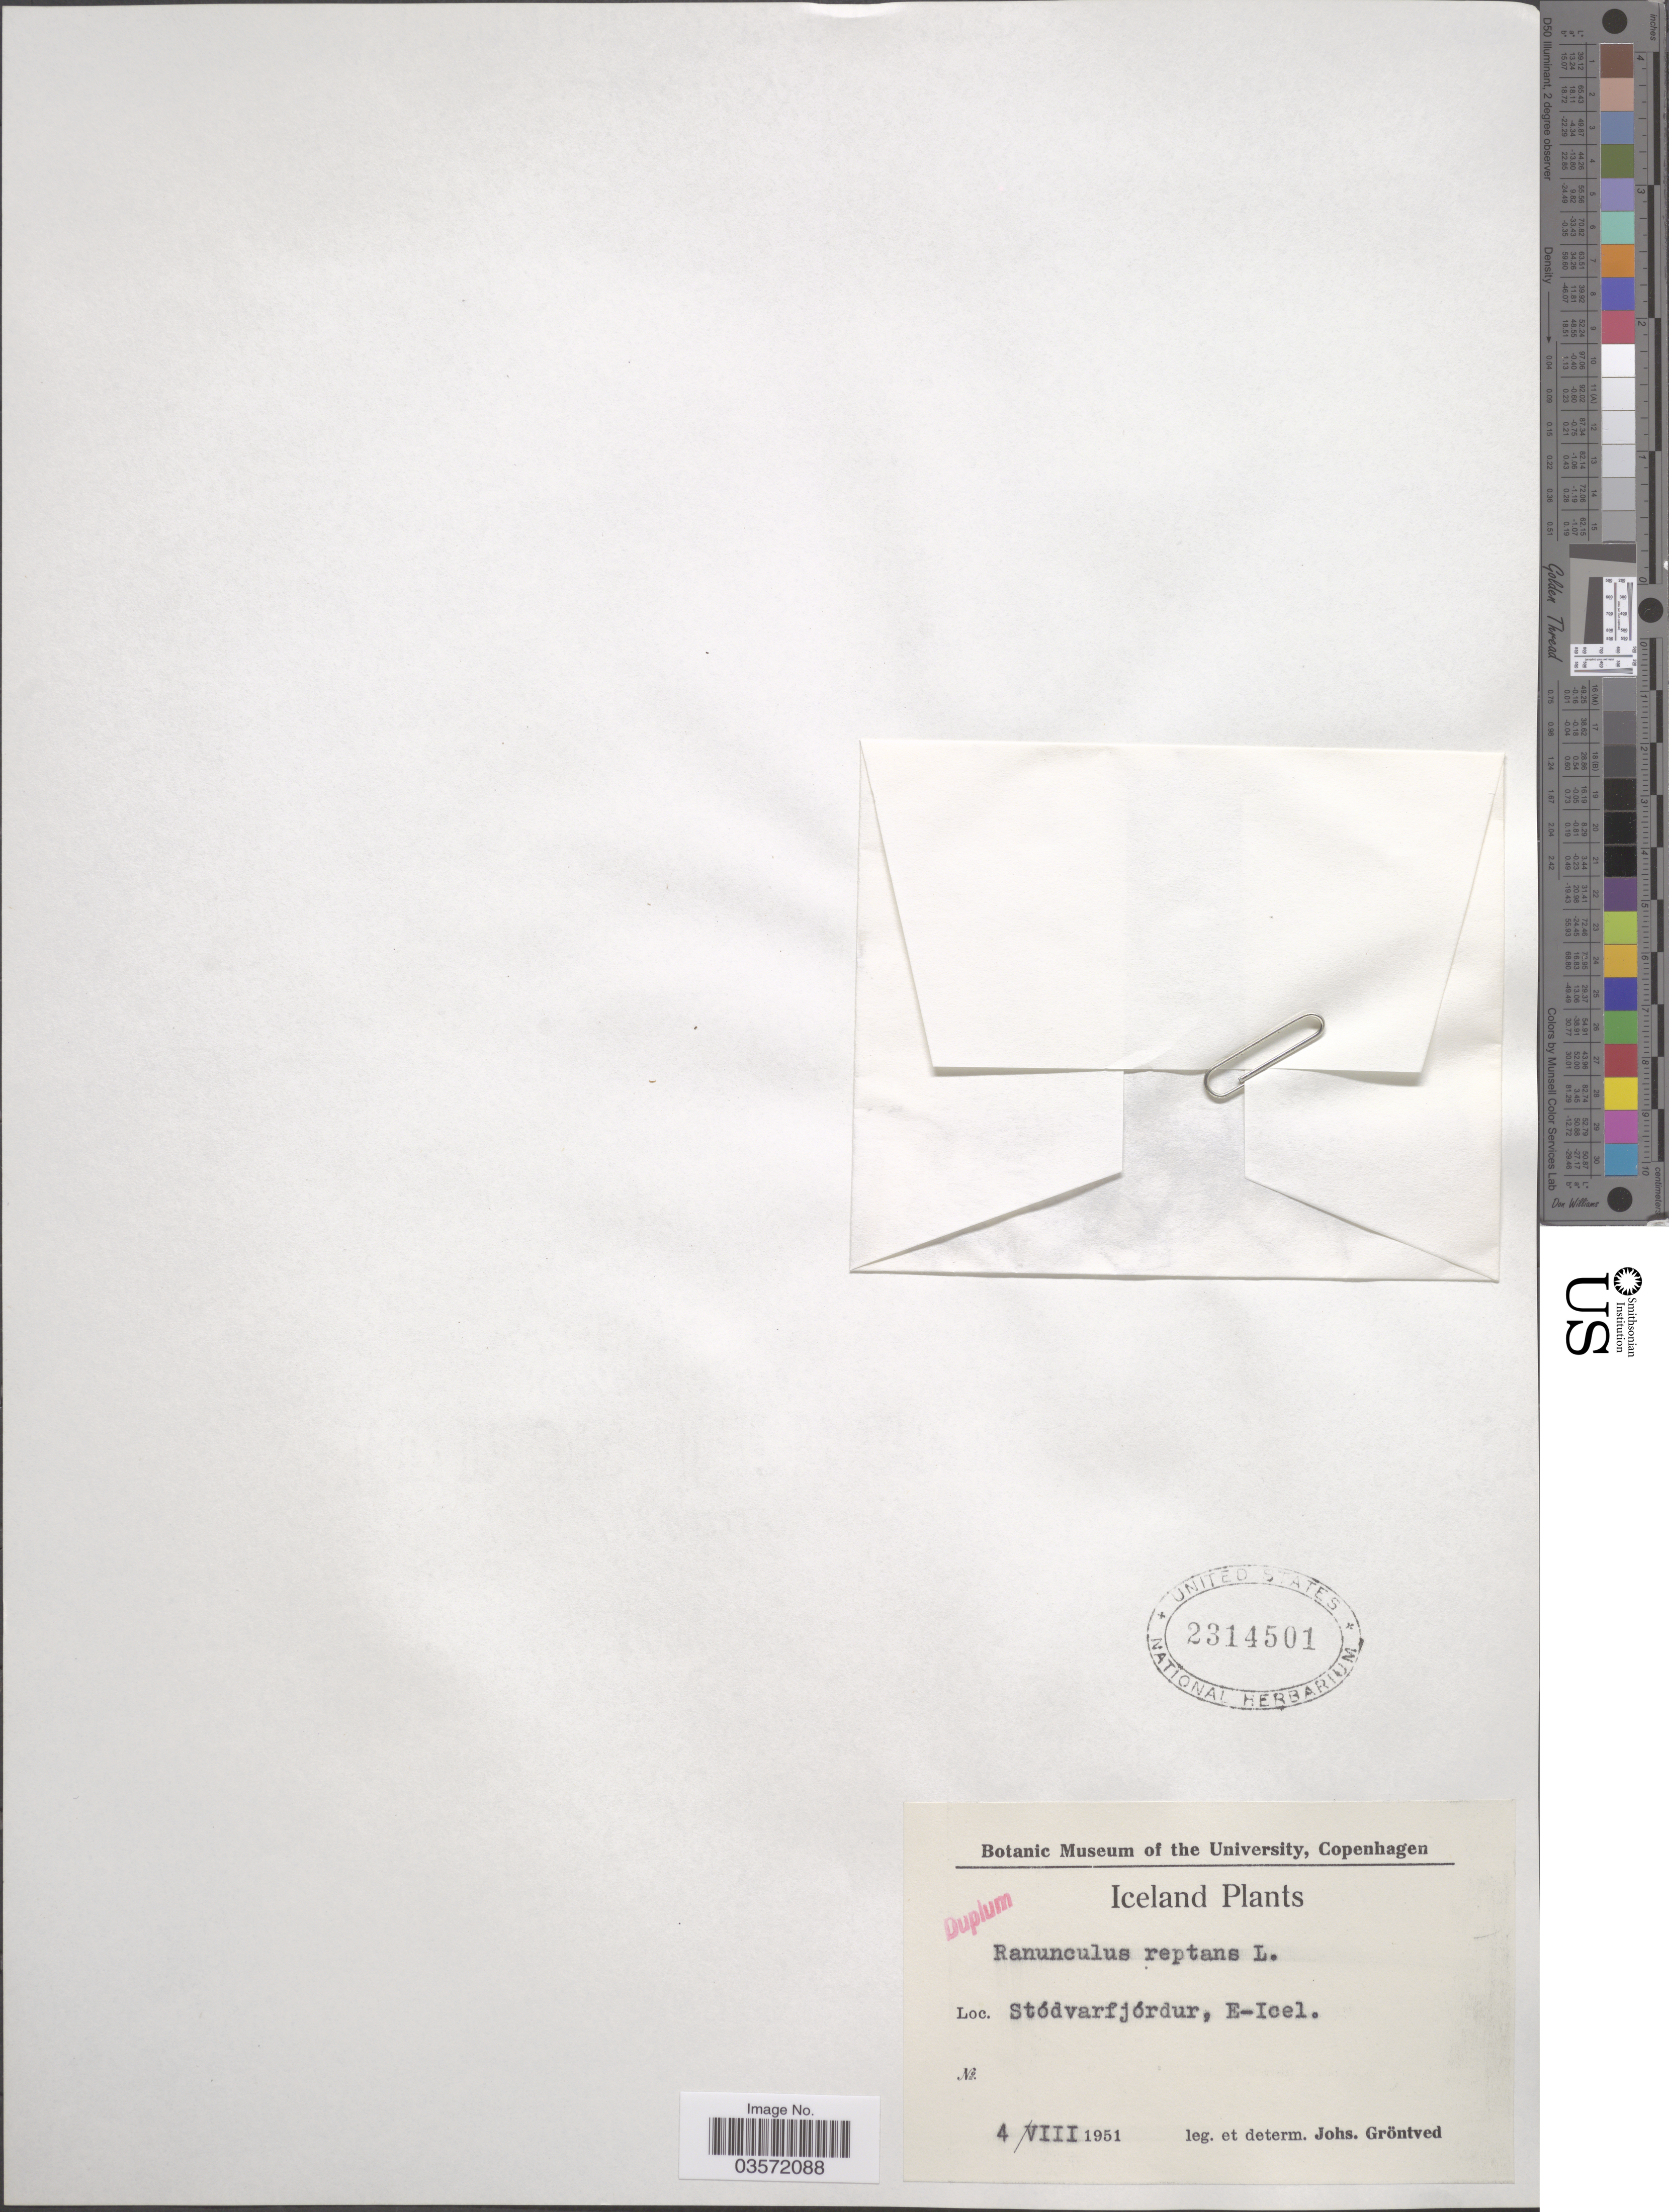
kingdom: Plantae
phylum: Tracheophyta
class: Magnoliopsida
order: Ranunculales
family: Ranunculaceae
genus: Ranunculus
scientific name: Ranunculus reptans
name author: L.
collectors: J. Gröntved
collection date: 1951-08-04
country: Iceland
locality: Stódvarfjórdur, E-Icel.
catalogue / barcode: US 2314501